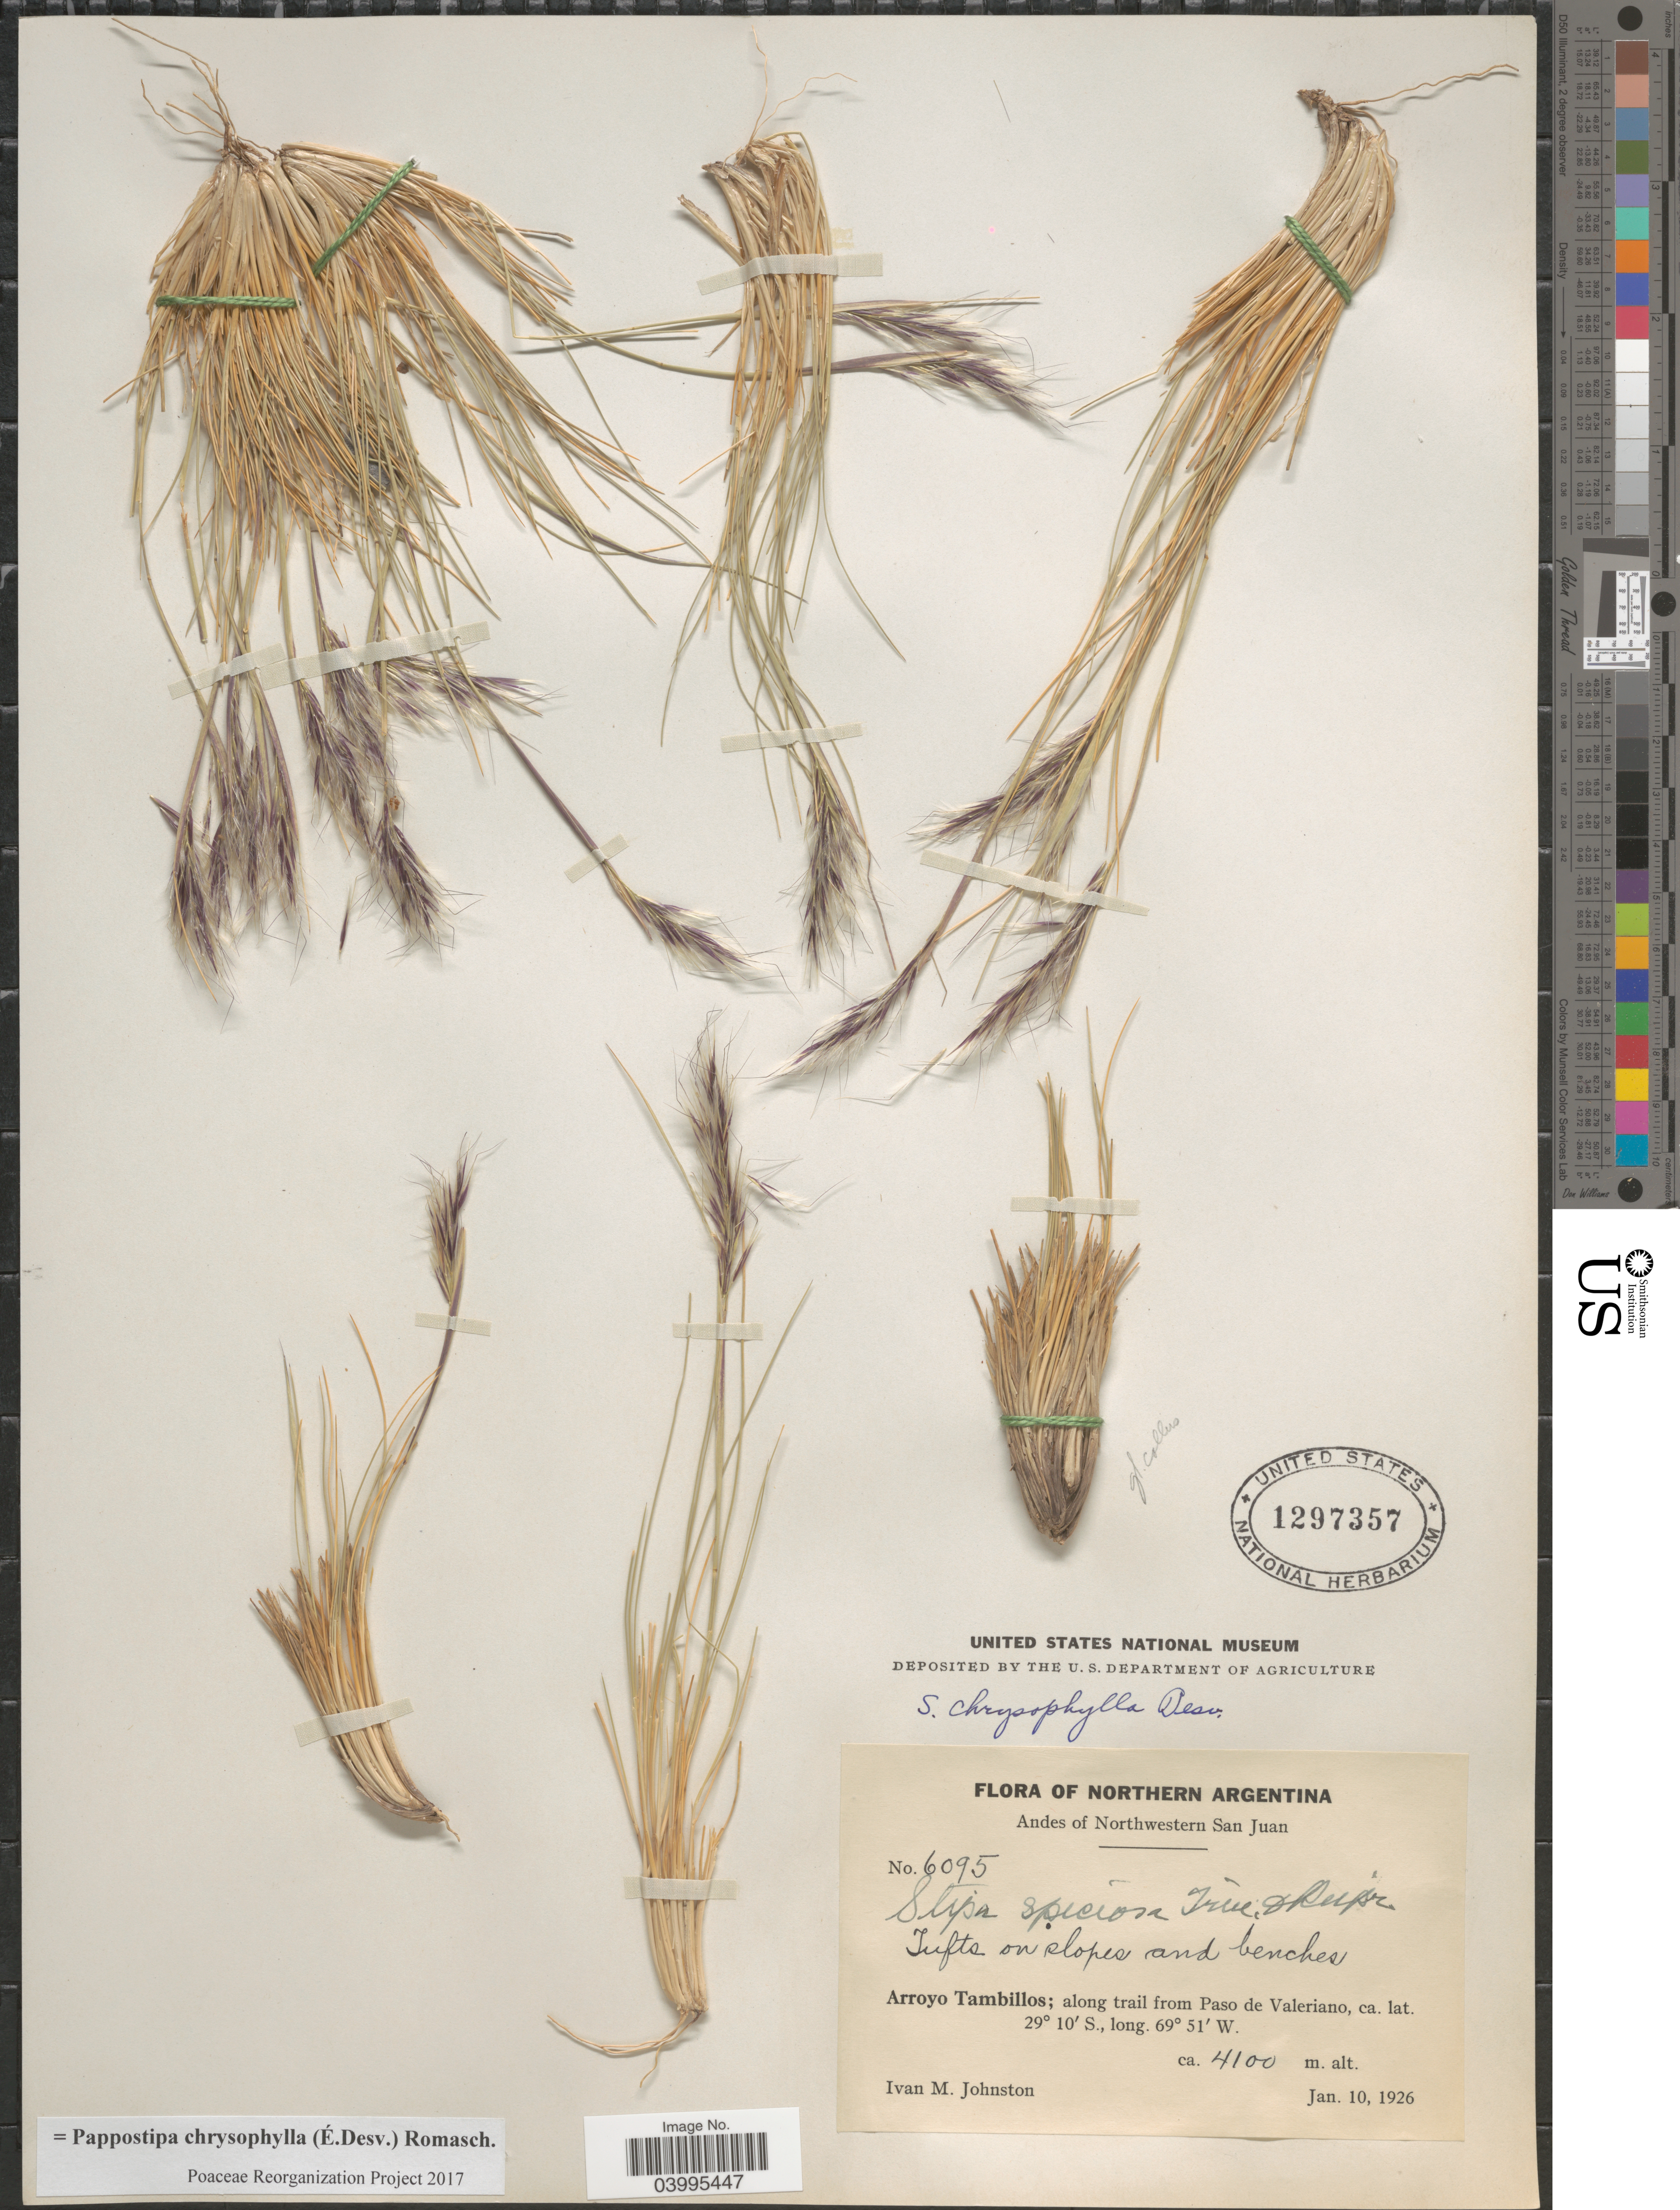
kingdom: Plantae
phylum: Tracheophyta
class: Liliopsida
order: Poales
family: Poaceae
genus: Pappostipa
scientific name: Pappostipa chrysophylla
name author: (É. Desv.) Romasch.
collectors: I.M. Johnston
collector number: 6095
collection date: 1926-01-10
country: Argentina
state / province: San Juan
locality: Northern Argentina. Andes of Northwestern San Juan. Arroyo Tambillos; along trail from Paso de Valeriano.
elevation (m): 4100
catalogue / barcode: US 1297357